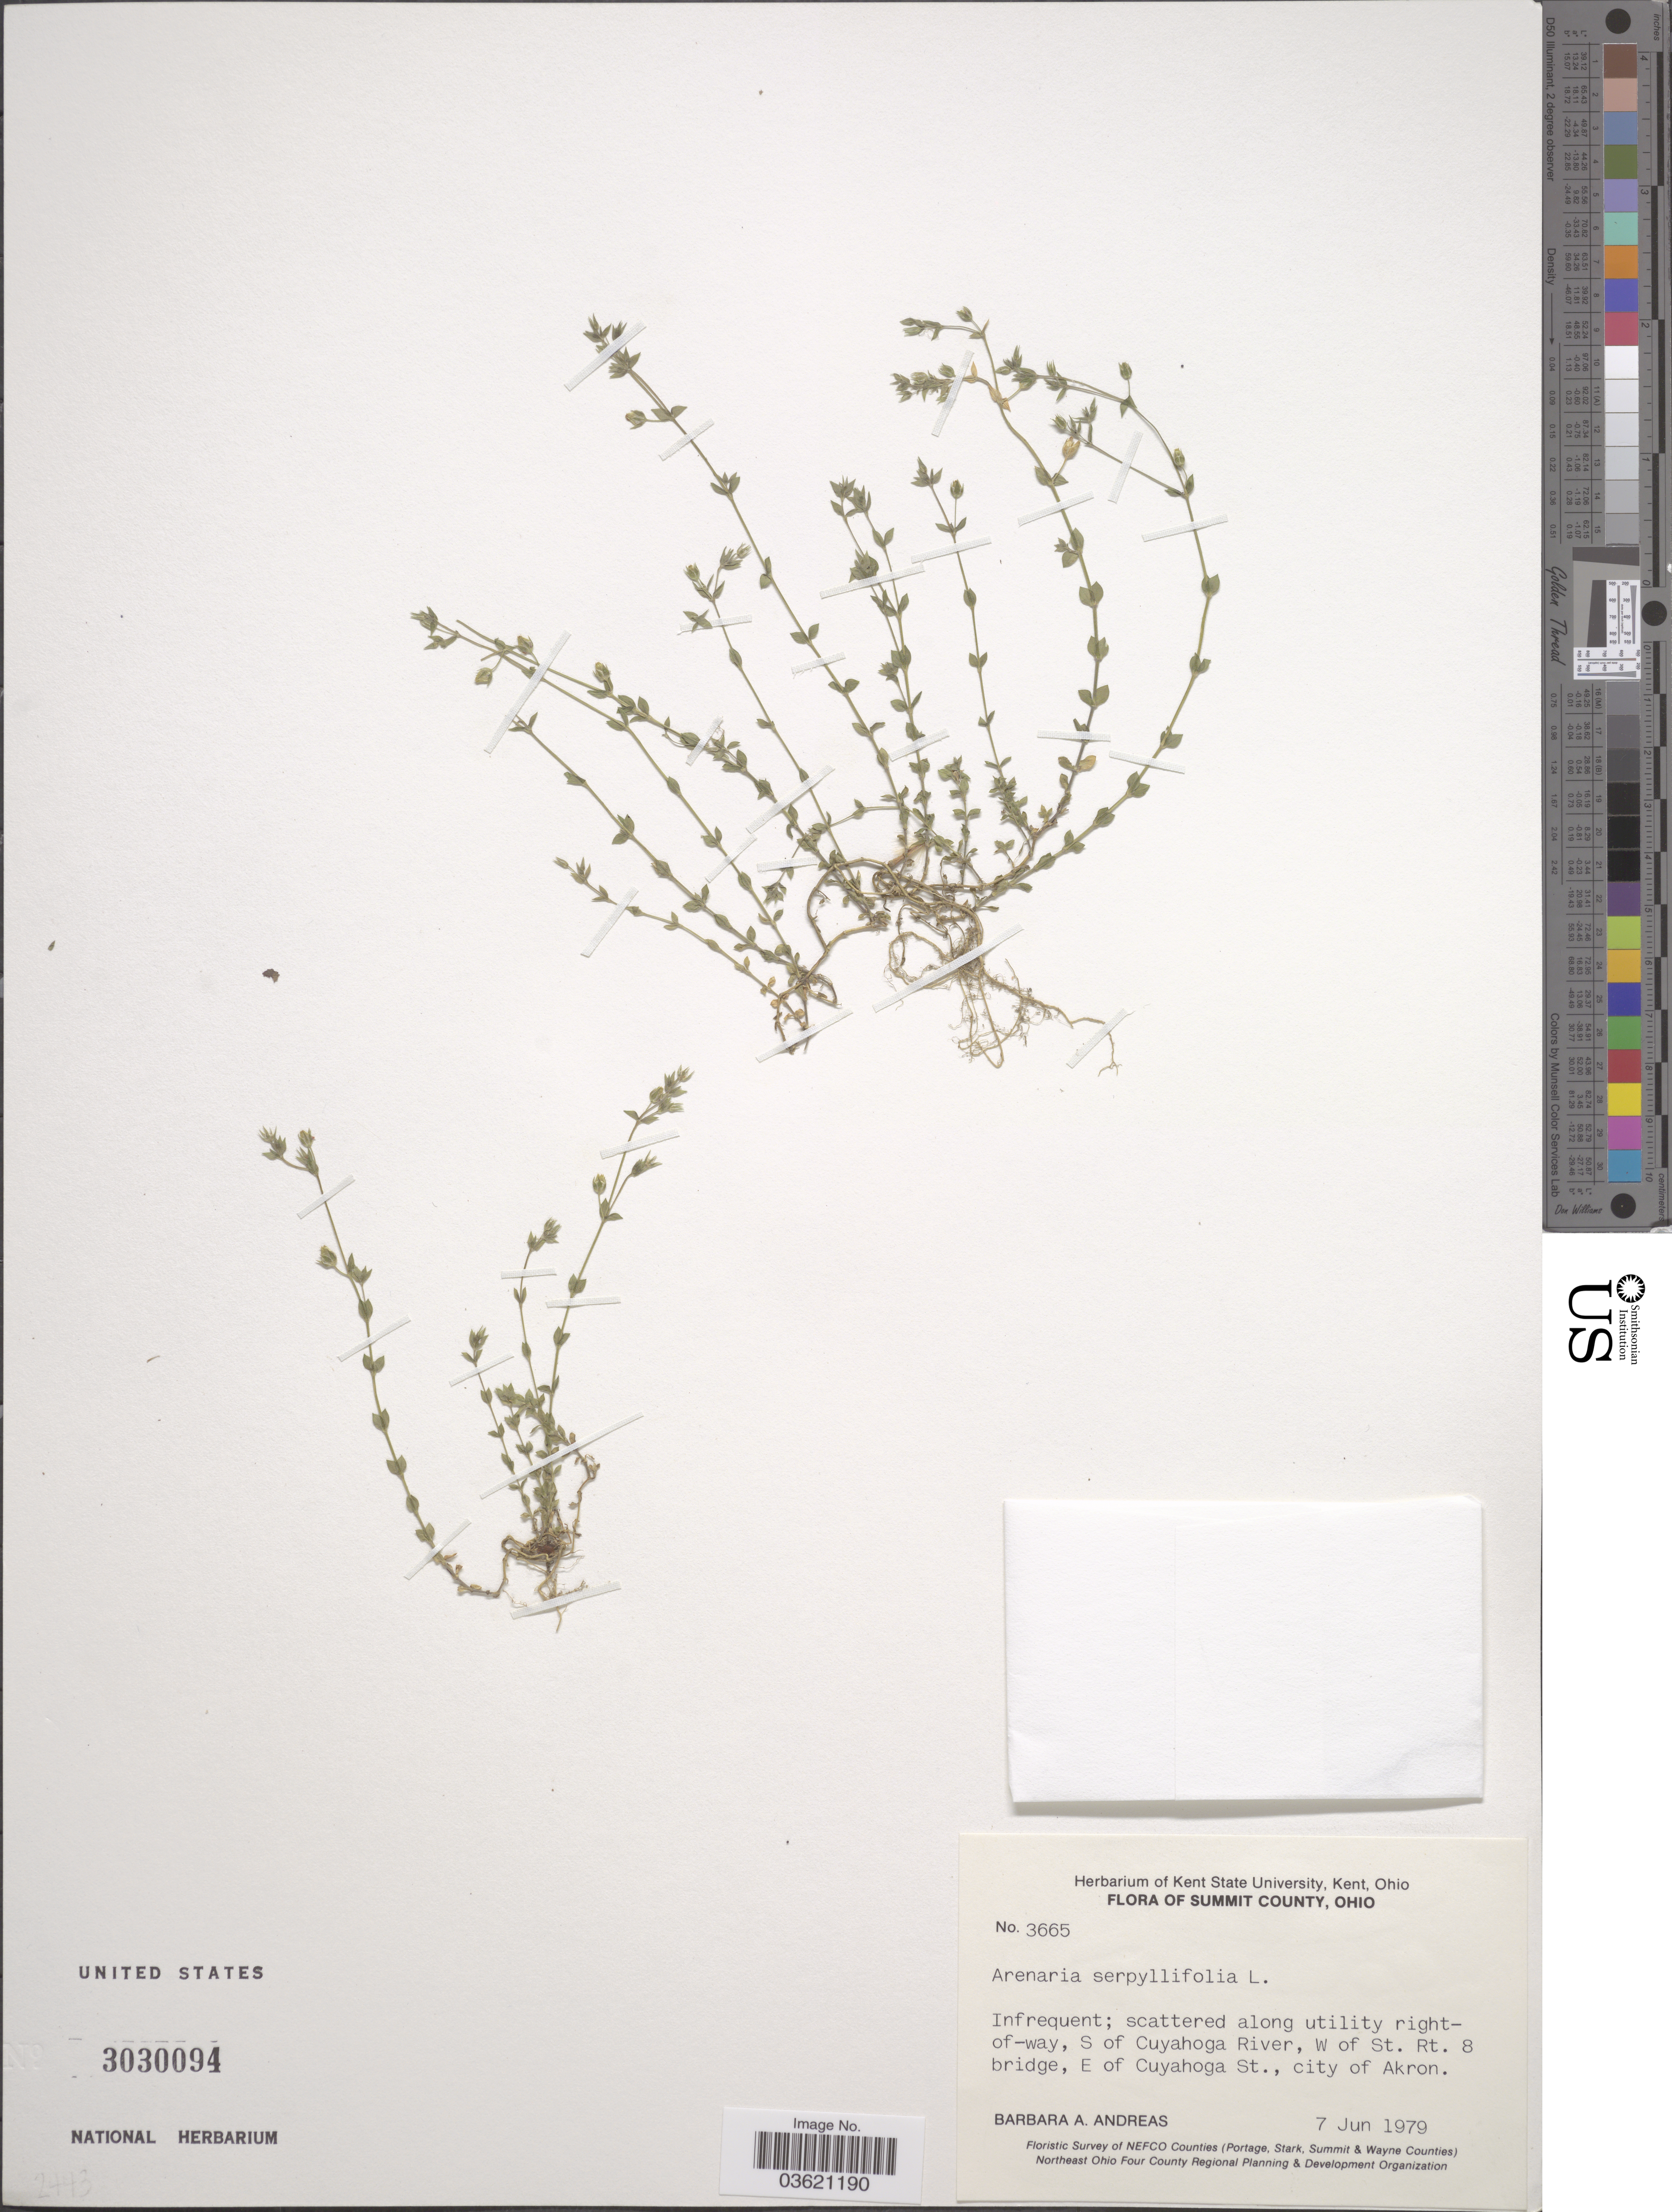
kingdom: Plantae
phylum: Tracheophyta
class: Magnoliopsida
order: Caryophyllales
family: Caryophyllaceae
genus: Arenaria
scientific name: Arenaria serpyllifolia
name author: L.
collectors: B. A. Andreas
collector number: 3665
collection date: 1979-06-07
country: United States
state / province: Ohio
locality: Summit County. Scattered along utility right-of-way, S of Cuyahoga River, W of St. Rt. 8 bridge, E of Cuyahoga St., city of Akron.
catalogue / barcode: US 3030094